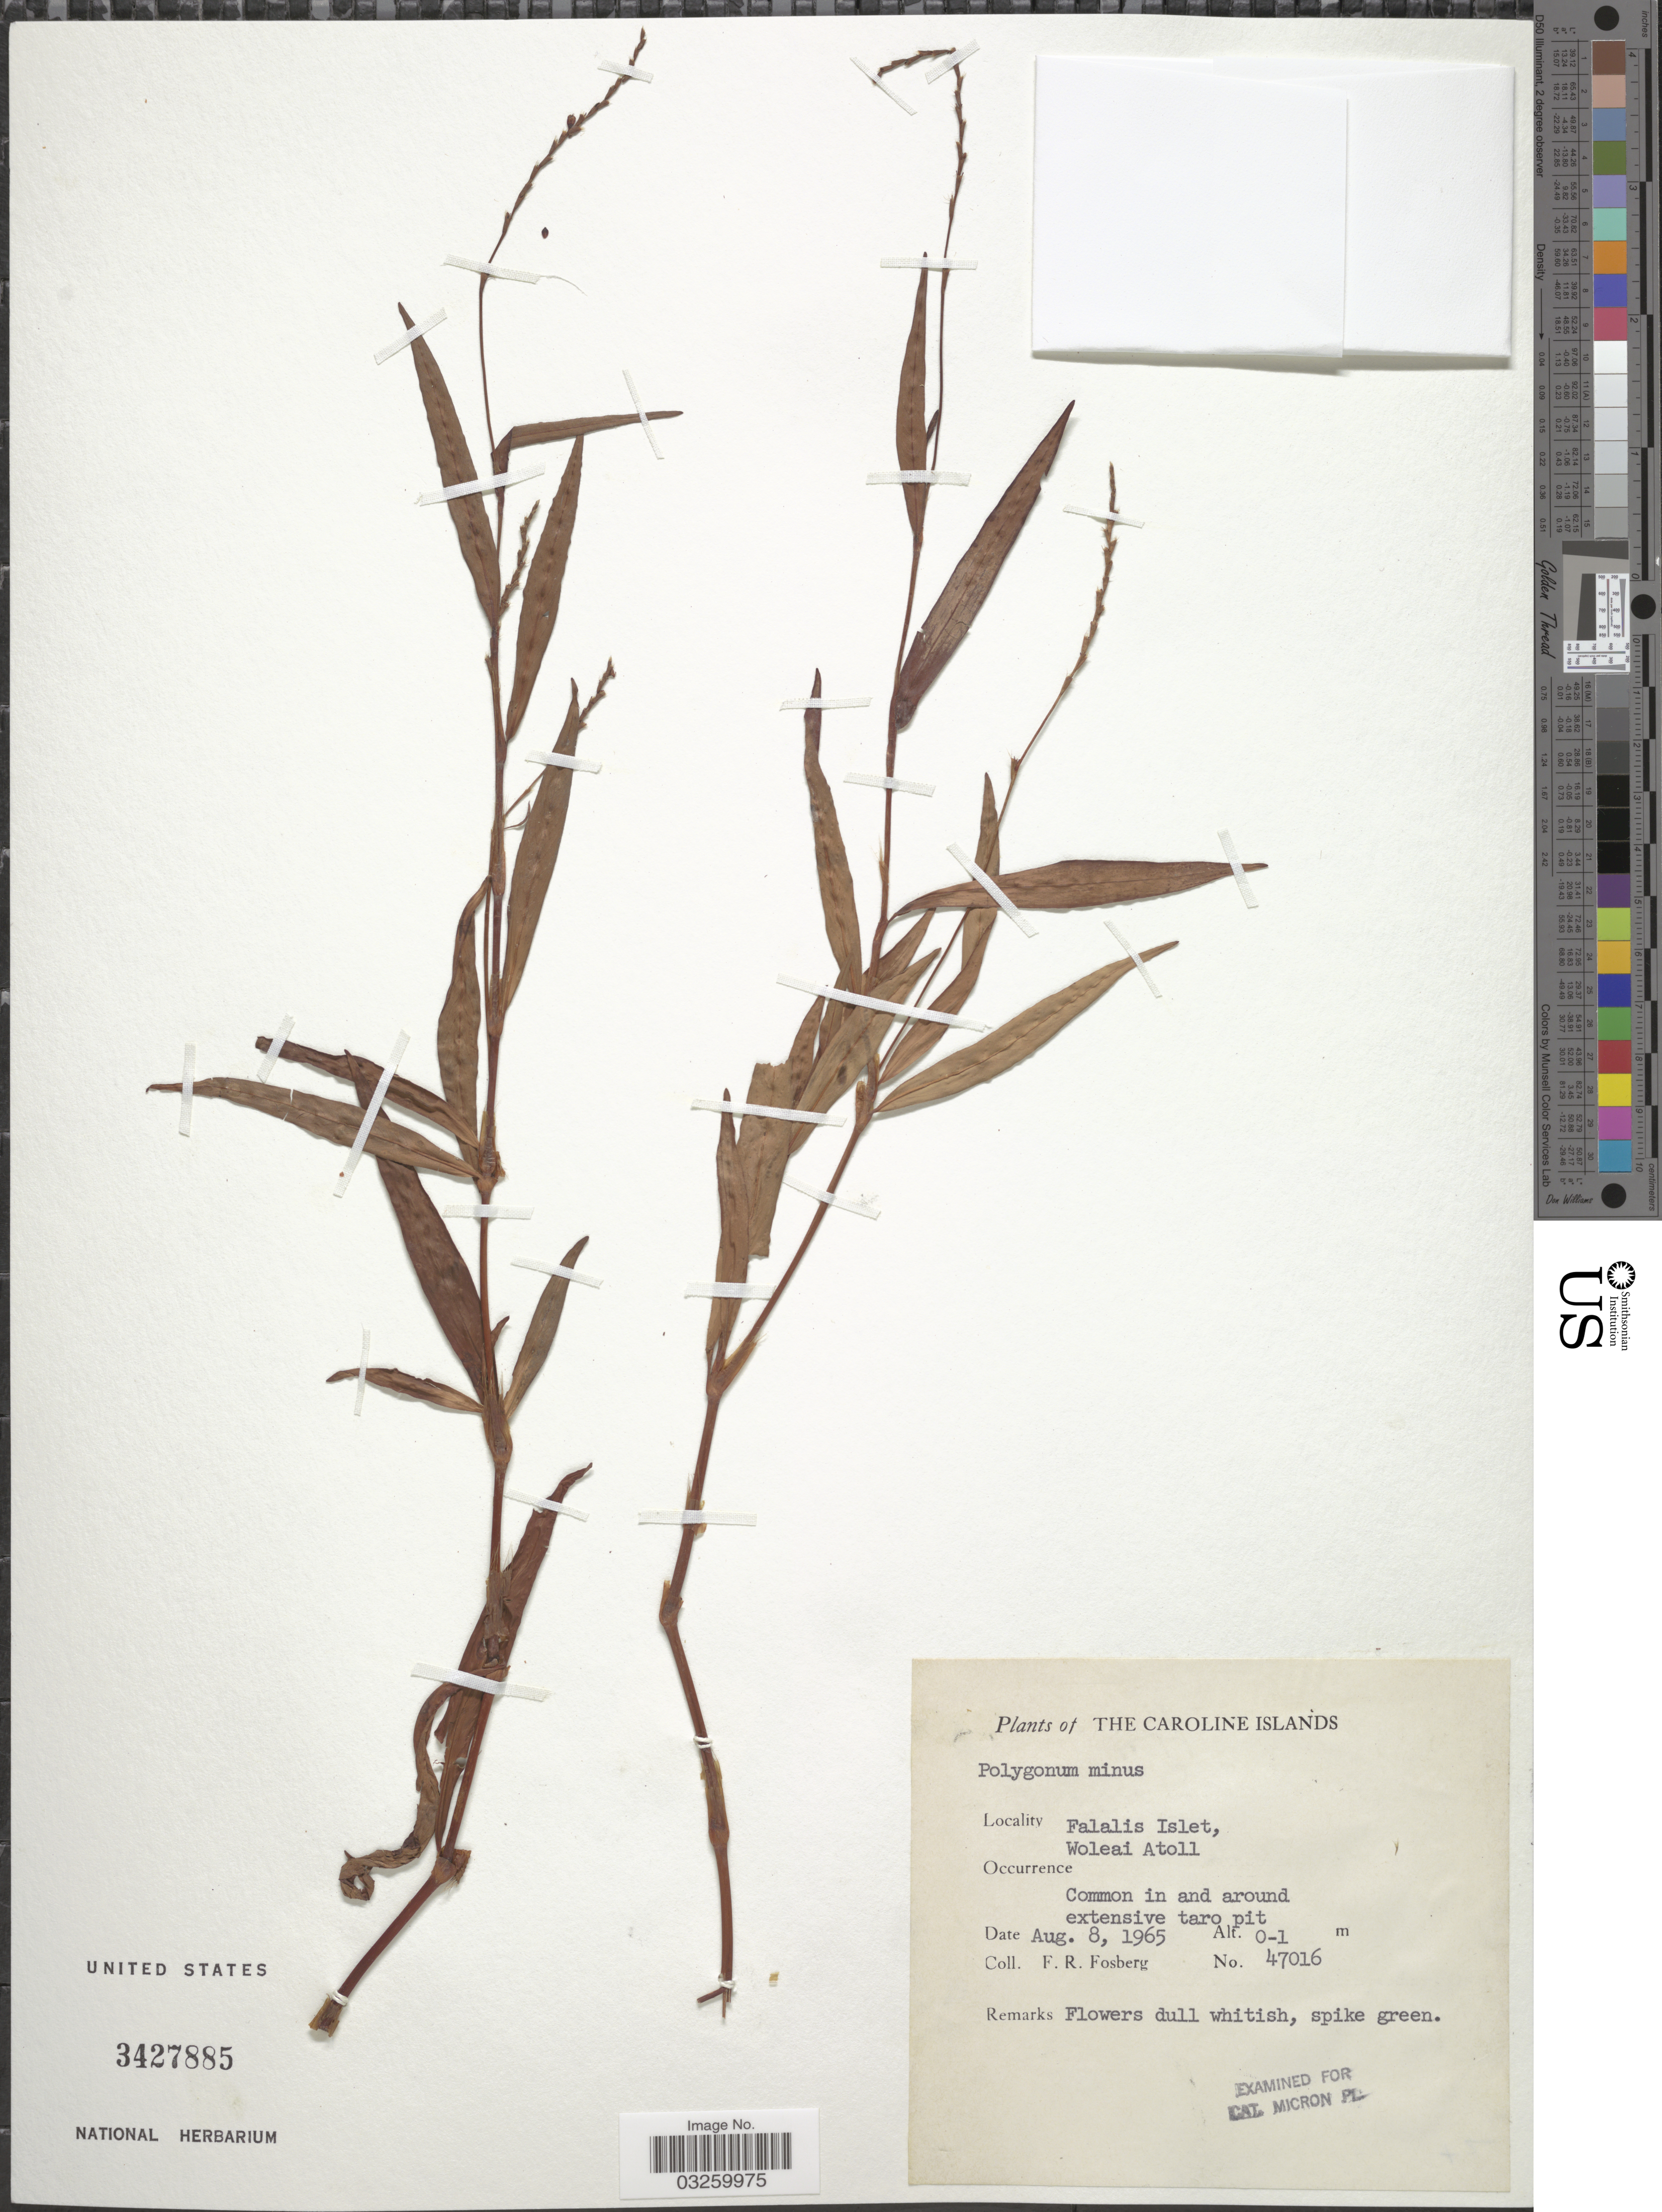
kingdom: Plantae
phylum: Tracheophyta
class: Magnoliopsida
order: Caryophyllales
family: Polygonaceae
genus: Persicaria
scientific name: Persicaria minor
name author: (Huds.) Opiz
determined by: Wagner, W. L., (BOT), Smithsonian Institution - National Museum of Natural History (UNITED STATES)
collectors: F. R. Fosberg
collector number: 47016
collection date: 1965-08-08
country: Micronesia, Federated States of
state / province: Yap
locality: The Caroline Islands. Falalis Islet, Woleai Atoll.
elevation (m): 0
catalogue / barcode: US 3427885